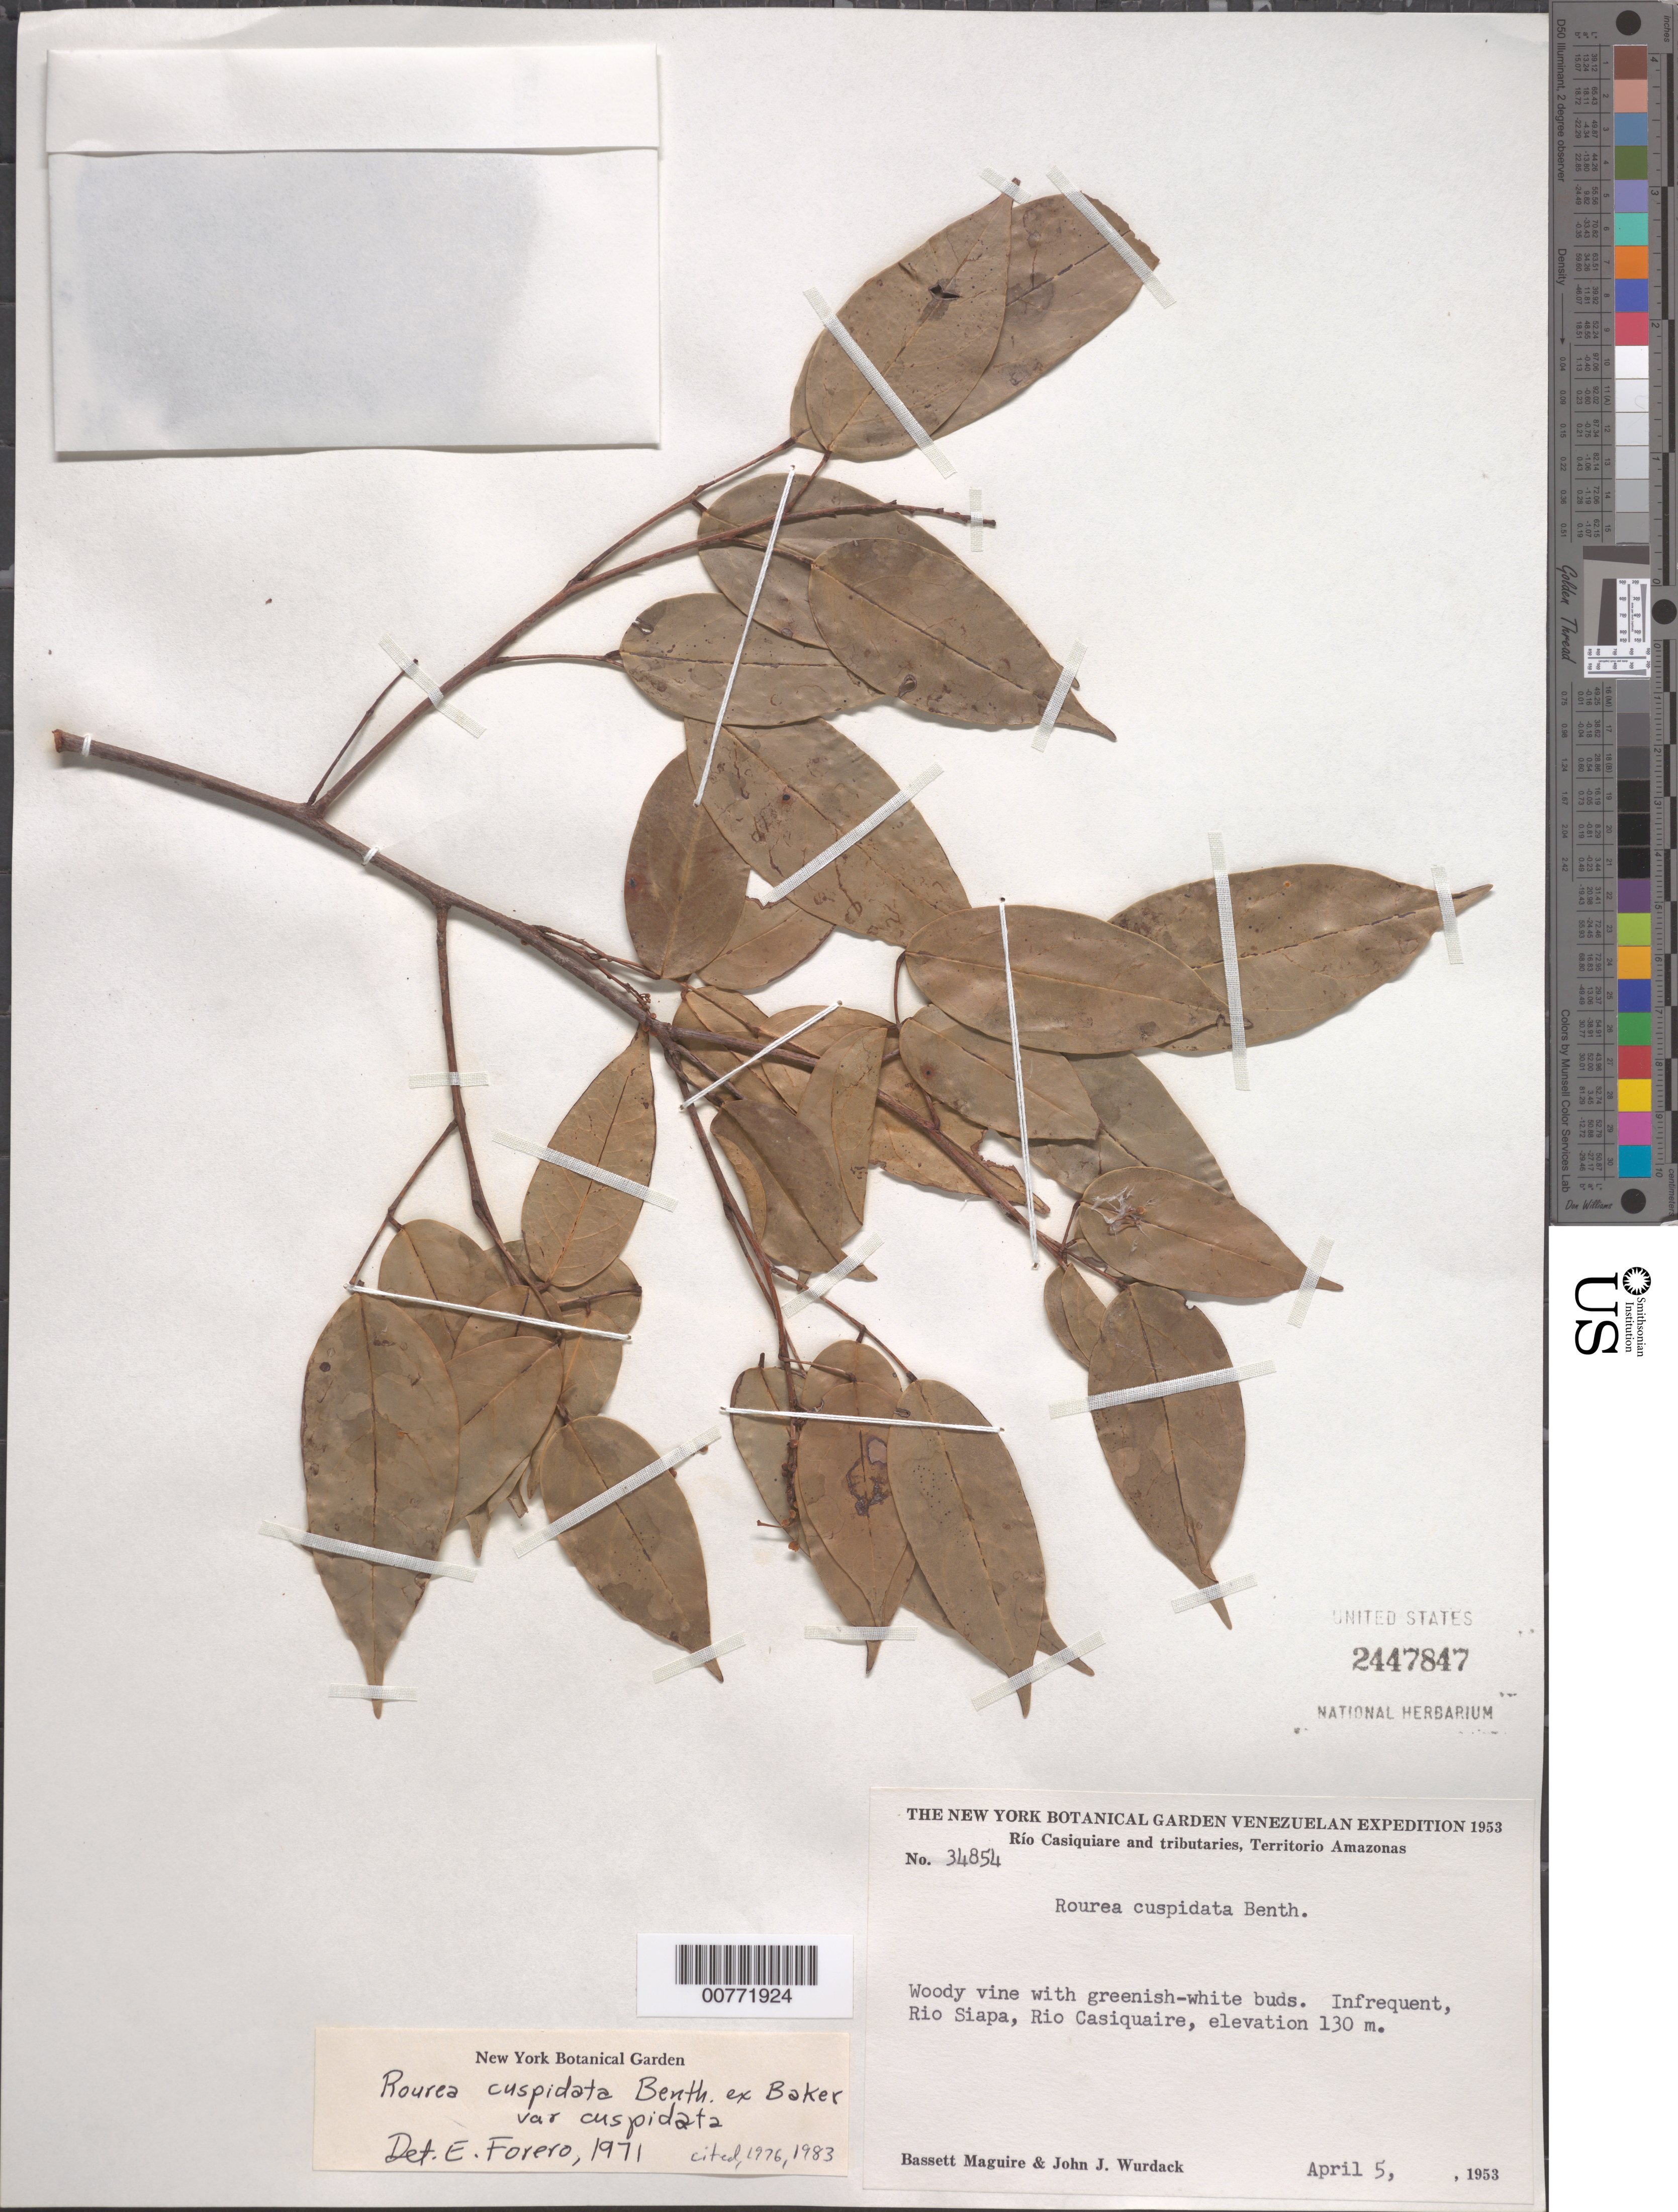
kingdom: Plantae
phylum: Tracheophyta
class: Magnoliopsida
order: Oxalidales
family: Connaraceae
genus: Rourea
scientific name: Rourea cuspidata var. cuspidata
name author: Benth. ex Baker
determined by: Forero, E.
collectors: B. Maguire & J. J. Wurdack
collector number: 34854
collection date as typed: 5-Apr-53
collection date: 1953-04-05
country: Venezuela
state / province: Amazonas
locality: Río Siapa, Río Casiquiare, near mouth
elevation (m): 130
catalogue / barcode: US 2447847